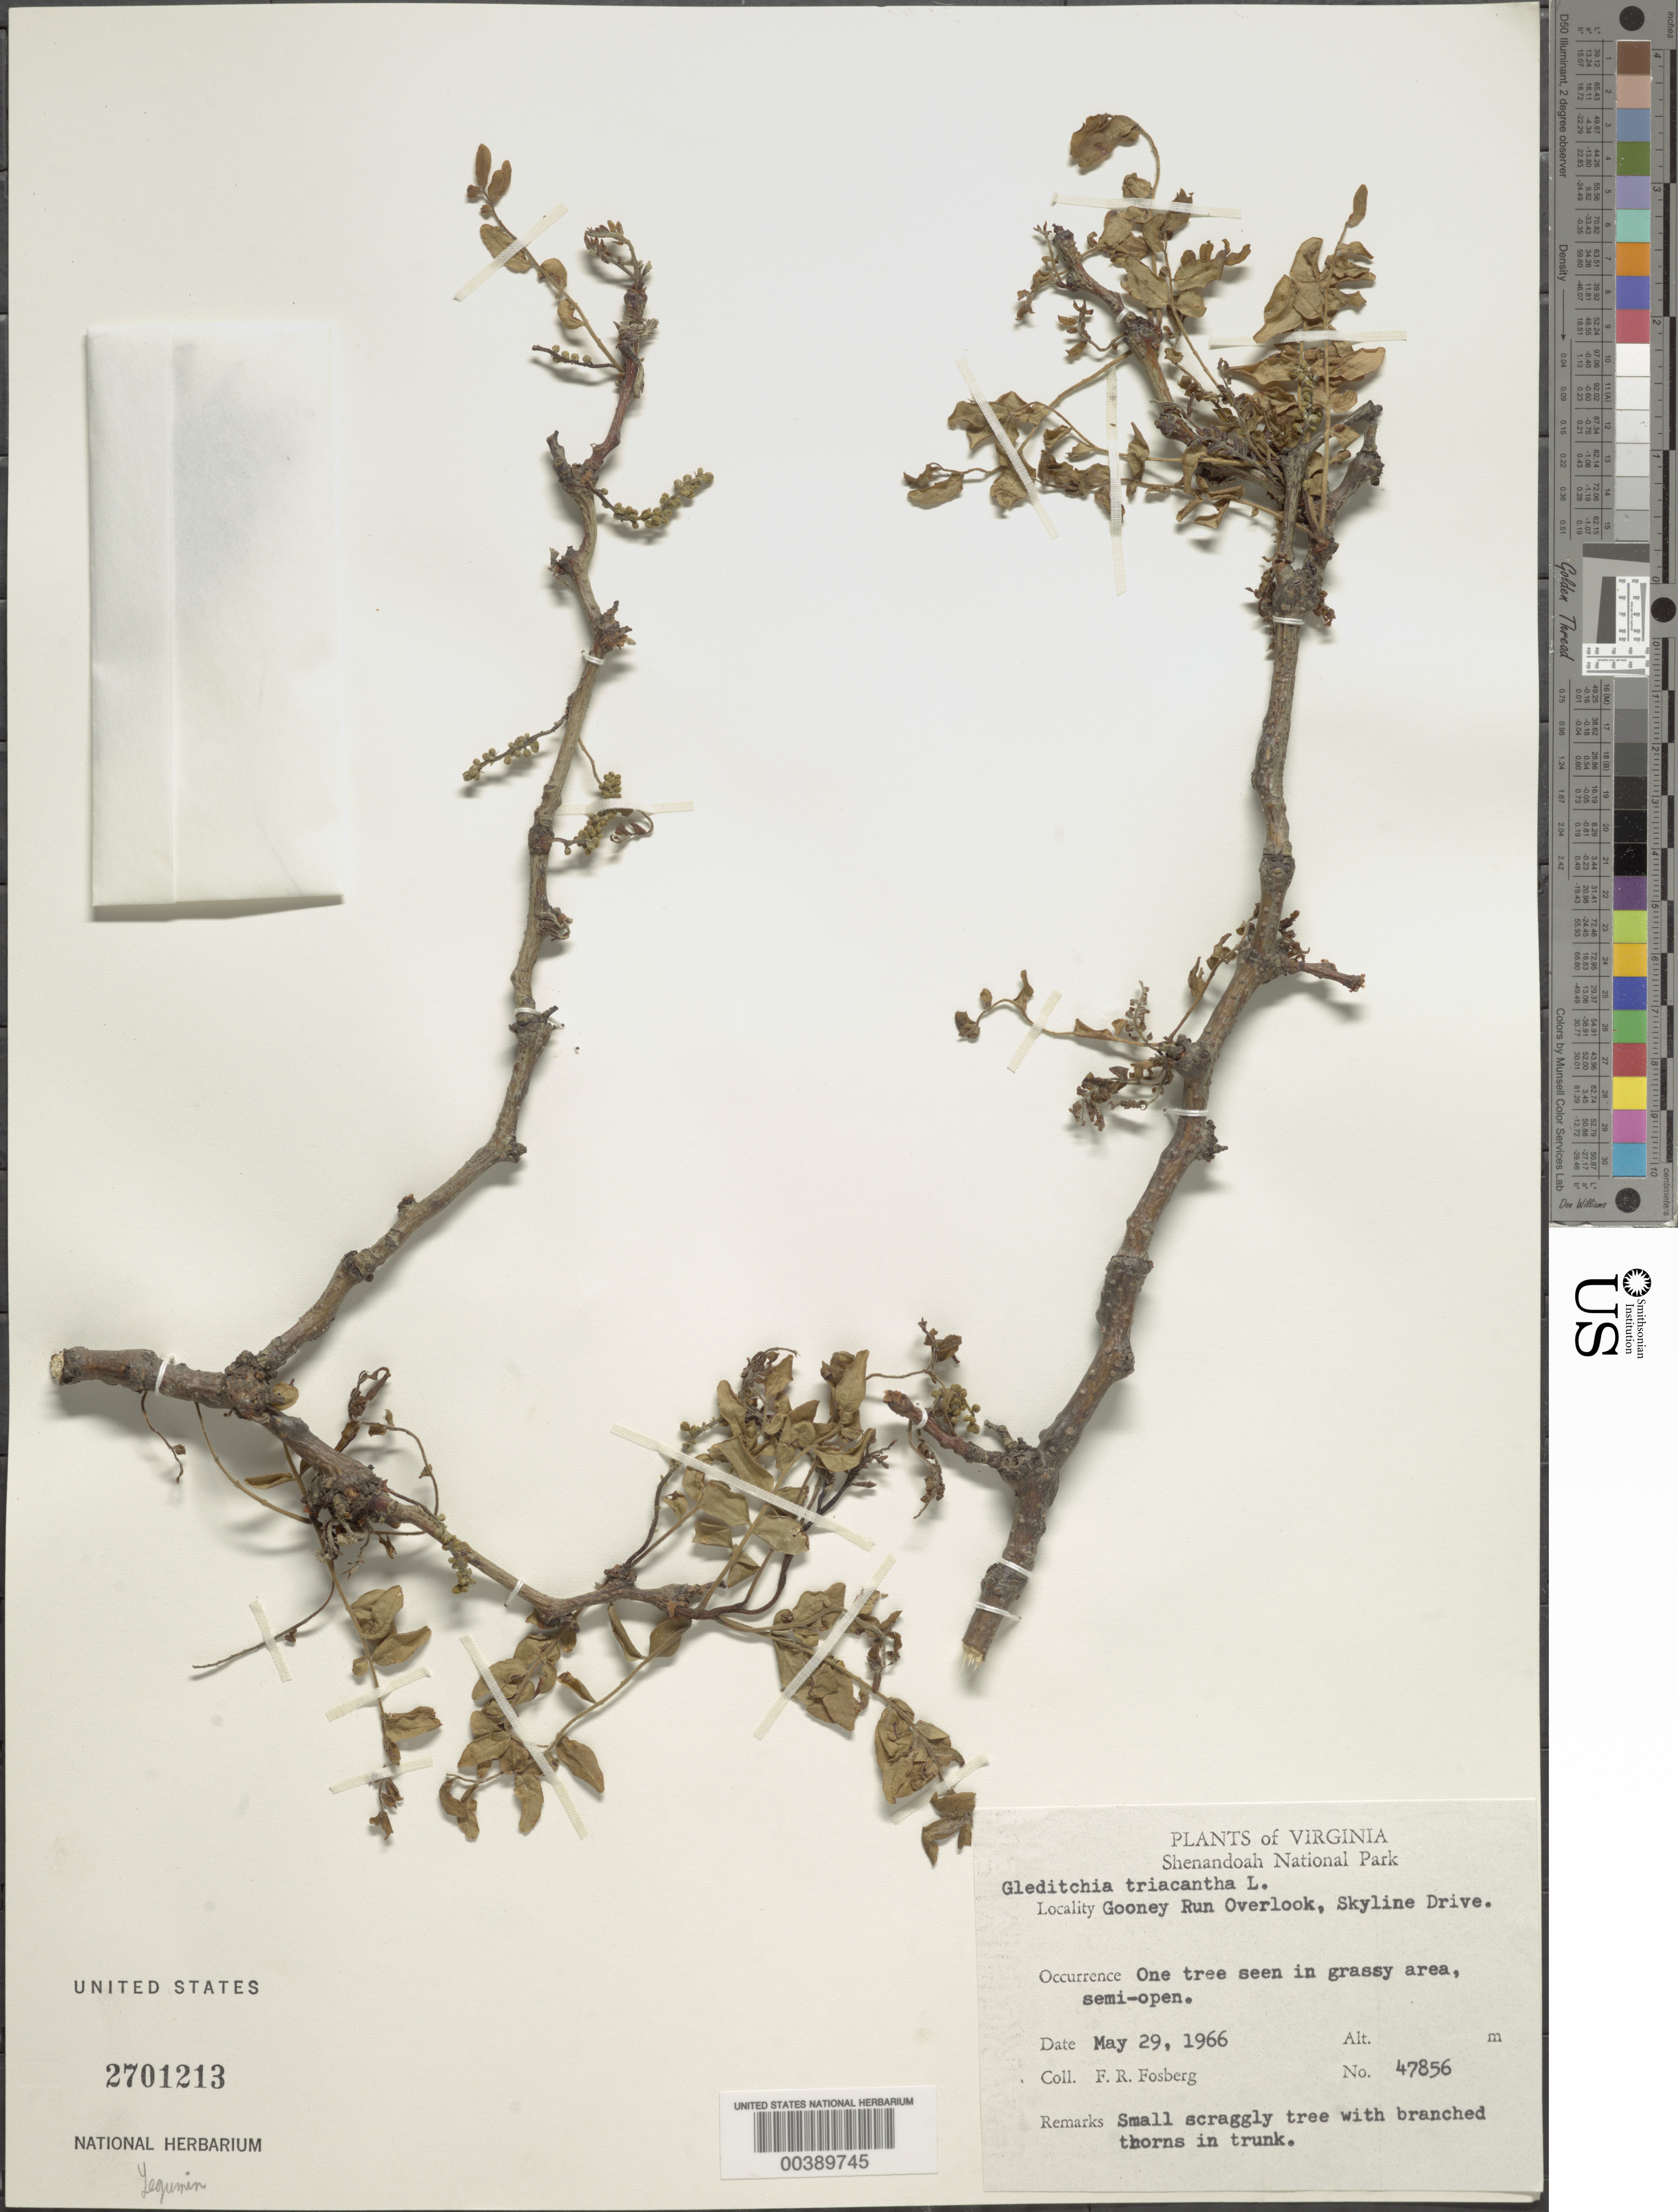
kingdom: Plantae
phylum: Tracheophyta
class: Magnoliopsida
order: Fabales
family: Fabaceae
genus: Gleditsia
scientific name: Gleditsia triacanthos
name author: L.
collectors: F. R. Fosberg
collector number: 47856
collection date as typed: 29 May 1966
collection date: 1966-05-29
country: United States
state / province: Virginia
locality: Shenandoah national park; gooney run overlook, skyline drive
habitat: In grassy area, semi-open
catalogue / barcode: US 2701213